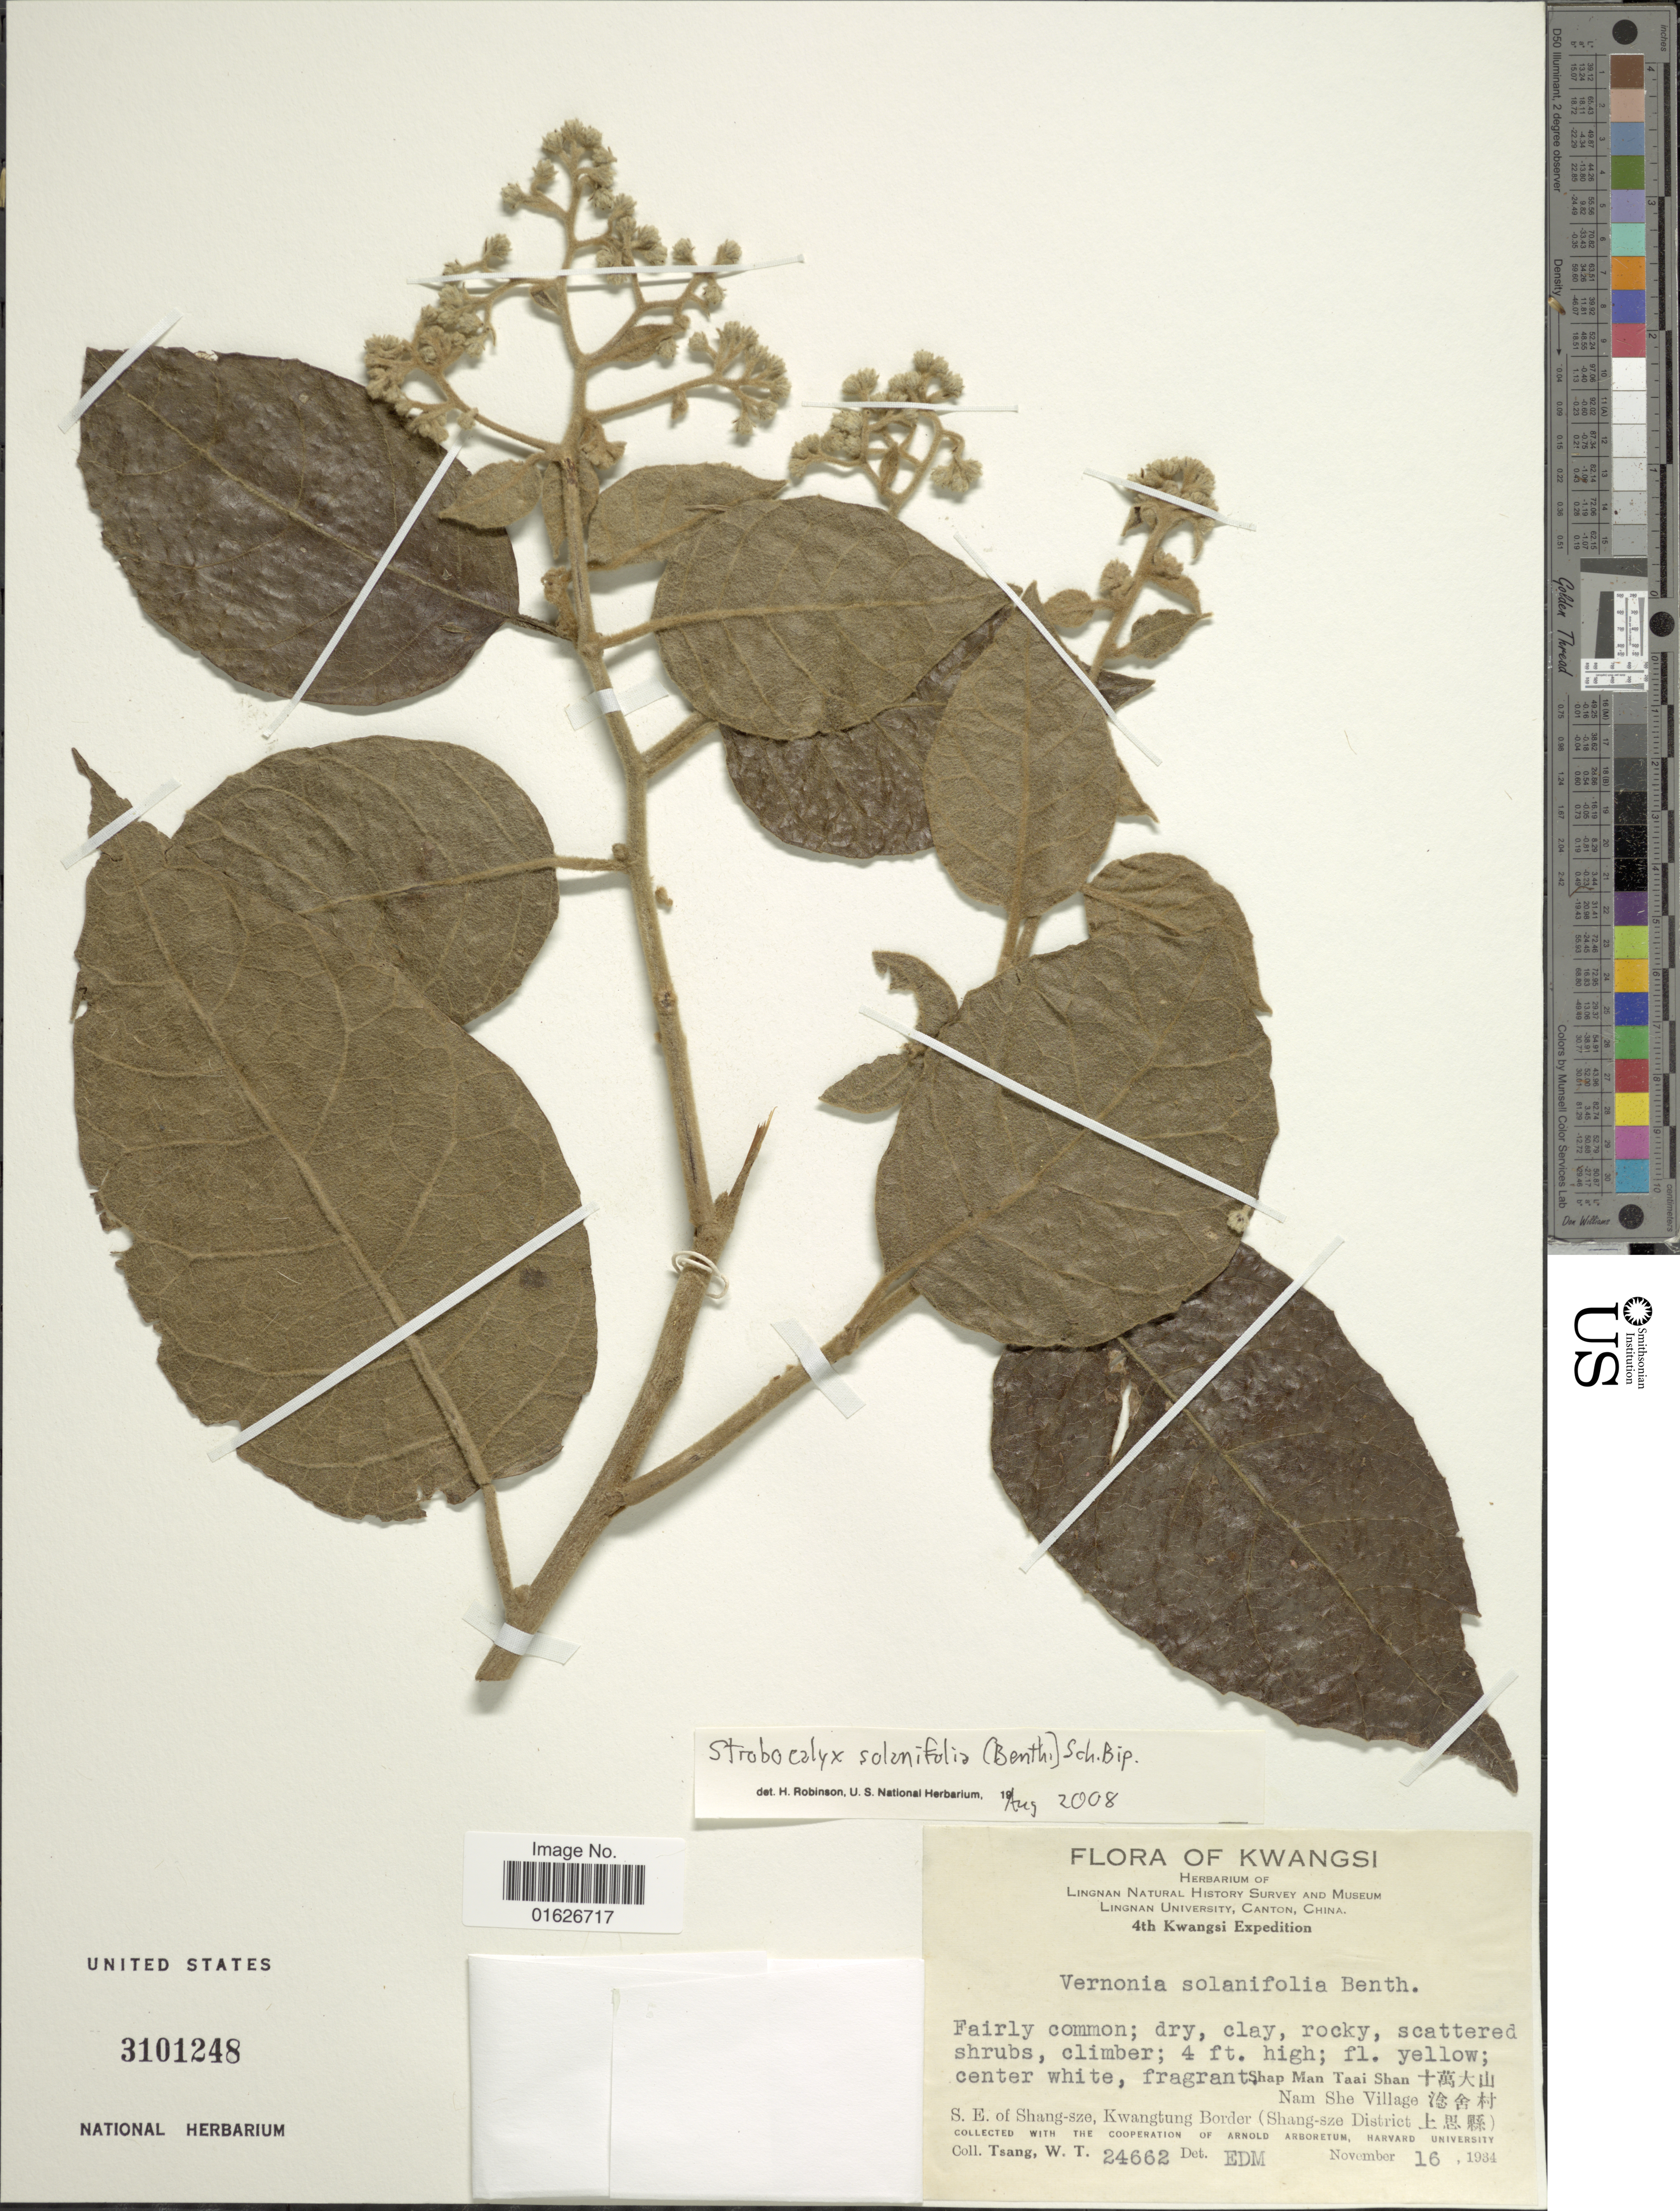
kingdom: Plantae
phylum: Tracheophyta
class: Magnoliopsida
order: Asterales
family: Asteraceae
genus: Strobocalyx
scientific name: Strobocalyx solanifolia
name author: (Benth.) Sch. Bip.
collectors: W. T. Tsang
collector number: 24662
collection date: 1934-11-16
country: China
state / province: Guangxi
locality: Kwasi,Shap Man Taai Shan , Nam She Village , S.E. of Shang - sze, Kwangtung Border ( Shang - Sz District )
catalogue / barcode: US 3101248